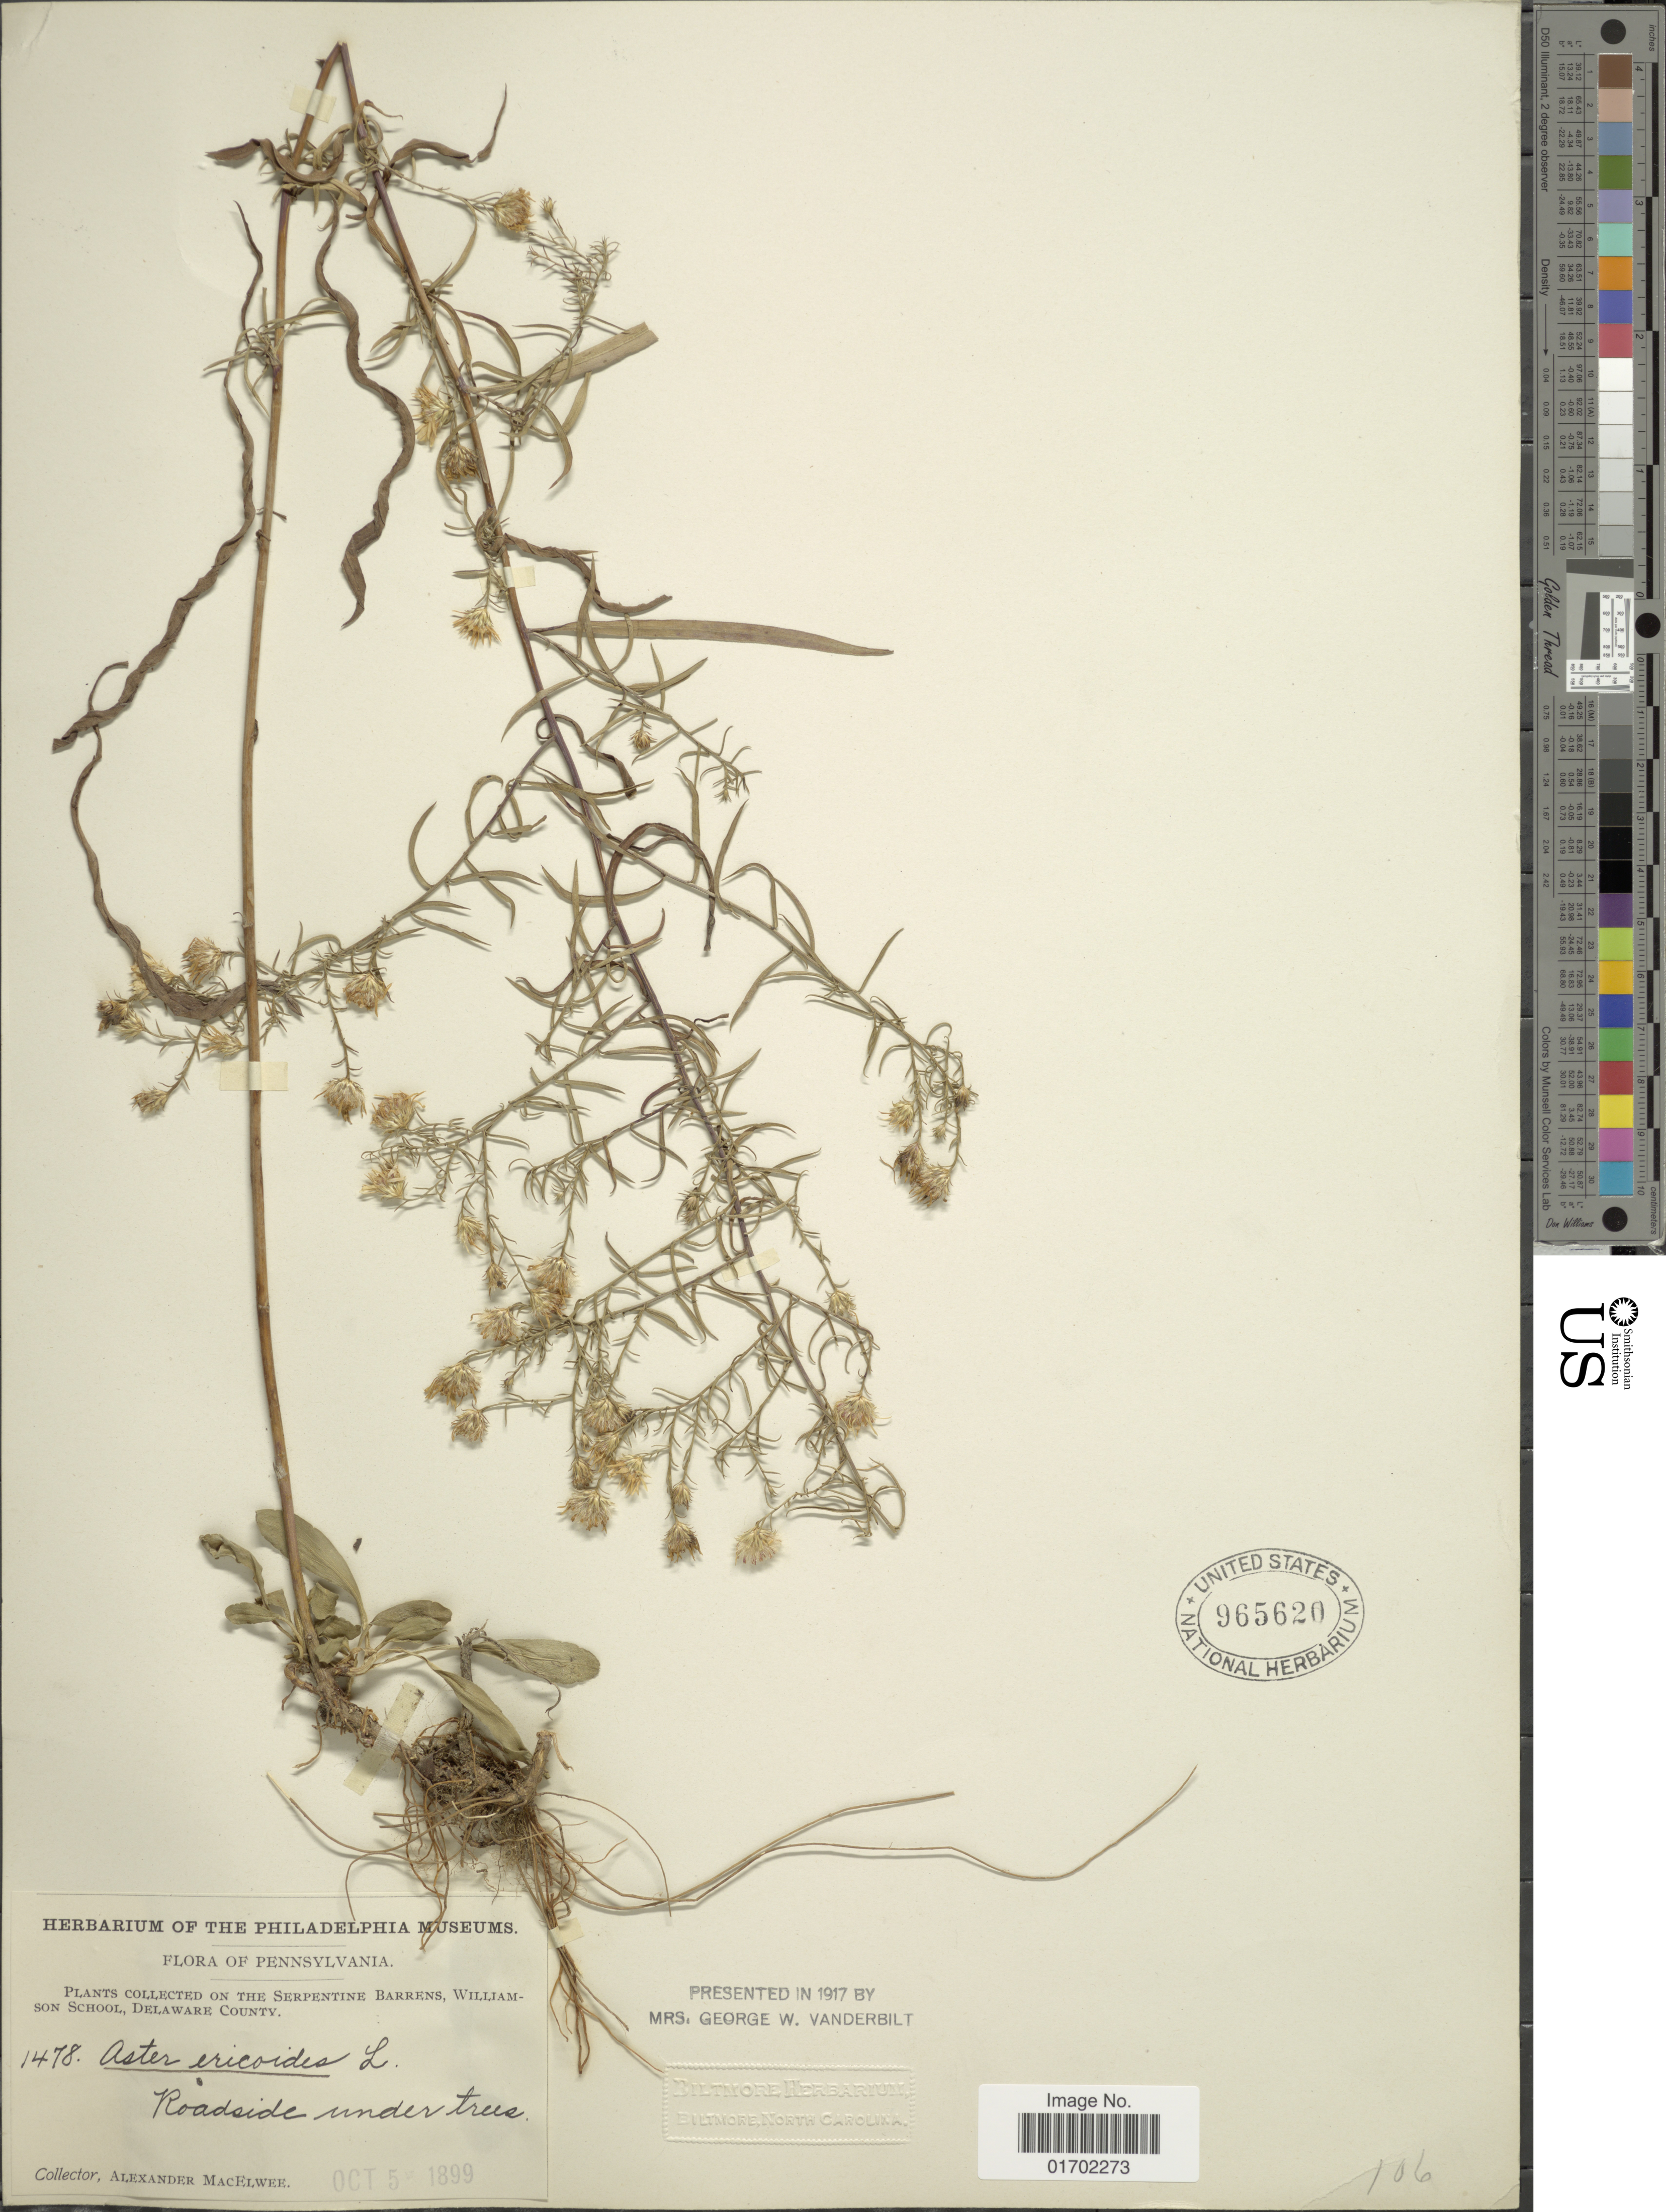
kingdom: Plantae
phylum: Tracheophyta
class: Magnoliopsida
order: Asterales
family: Asteraceae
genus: Symphyotrichum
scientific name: Symphyotrichum pilosum var. pilosum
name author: (Willd.) G.L. Nesom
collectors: A. MacElwee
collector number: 1478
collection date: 1899-10-05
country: United States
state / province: Pennsylvania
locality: Serpentine Barrens, Williamson School, Delaware County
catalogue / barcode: US 965620